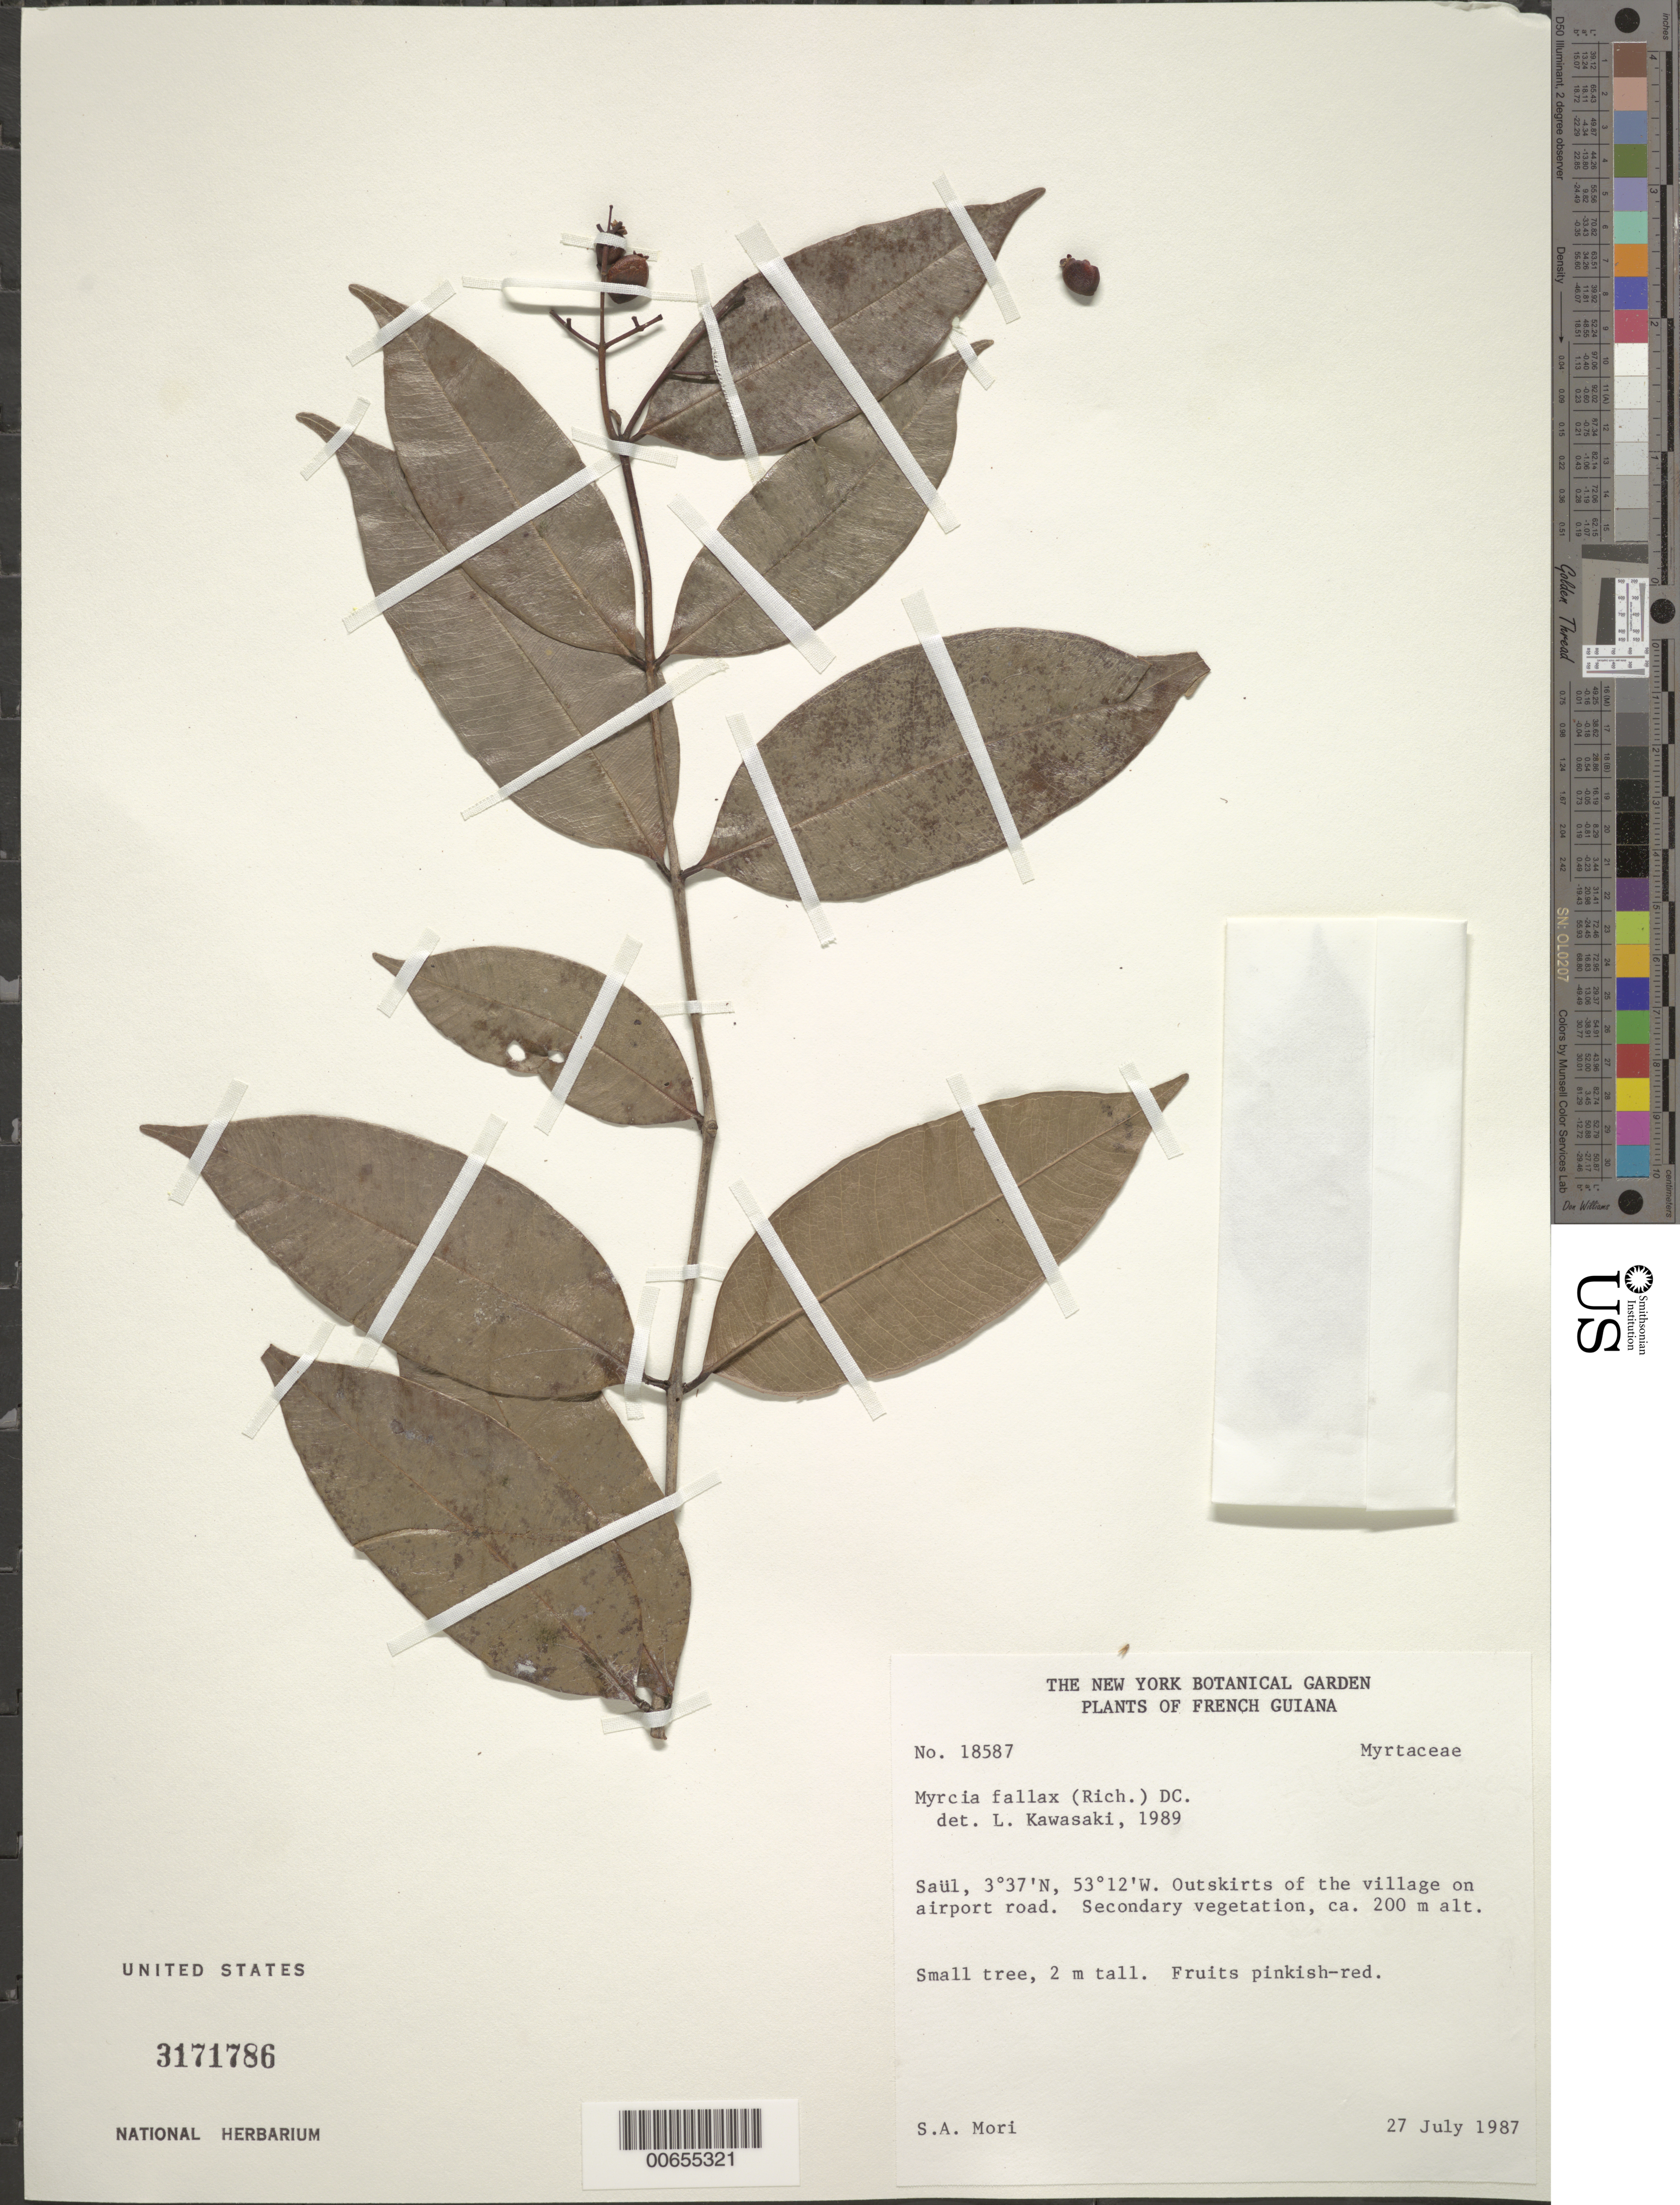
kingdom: Plantae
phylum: Tracheophyta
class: Magnoliopsida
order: Myrtales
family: Myrtaceae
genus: Myrcia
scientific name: Myrcia fallax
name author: (Rich.) DC.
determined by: Kawasaki, María L.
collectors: S. Mori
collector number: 18587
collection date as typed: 27-Jul-87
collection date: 1987-07-27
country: French Guiana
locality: Saül, outskirts of the village on airport road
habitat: Secondary vegetation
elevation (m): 200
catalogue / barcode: US 3171786